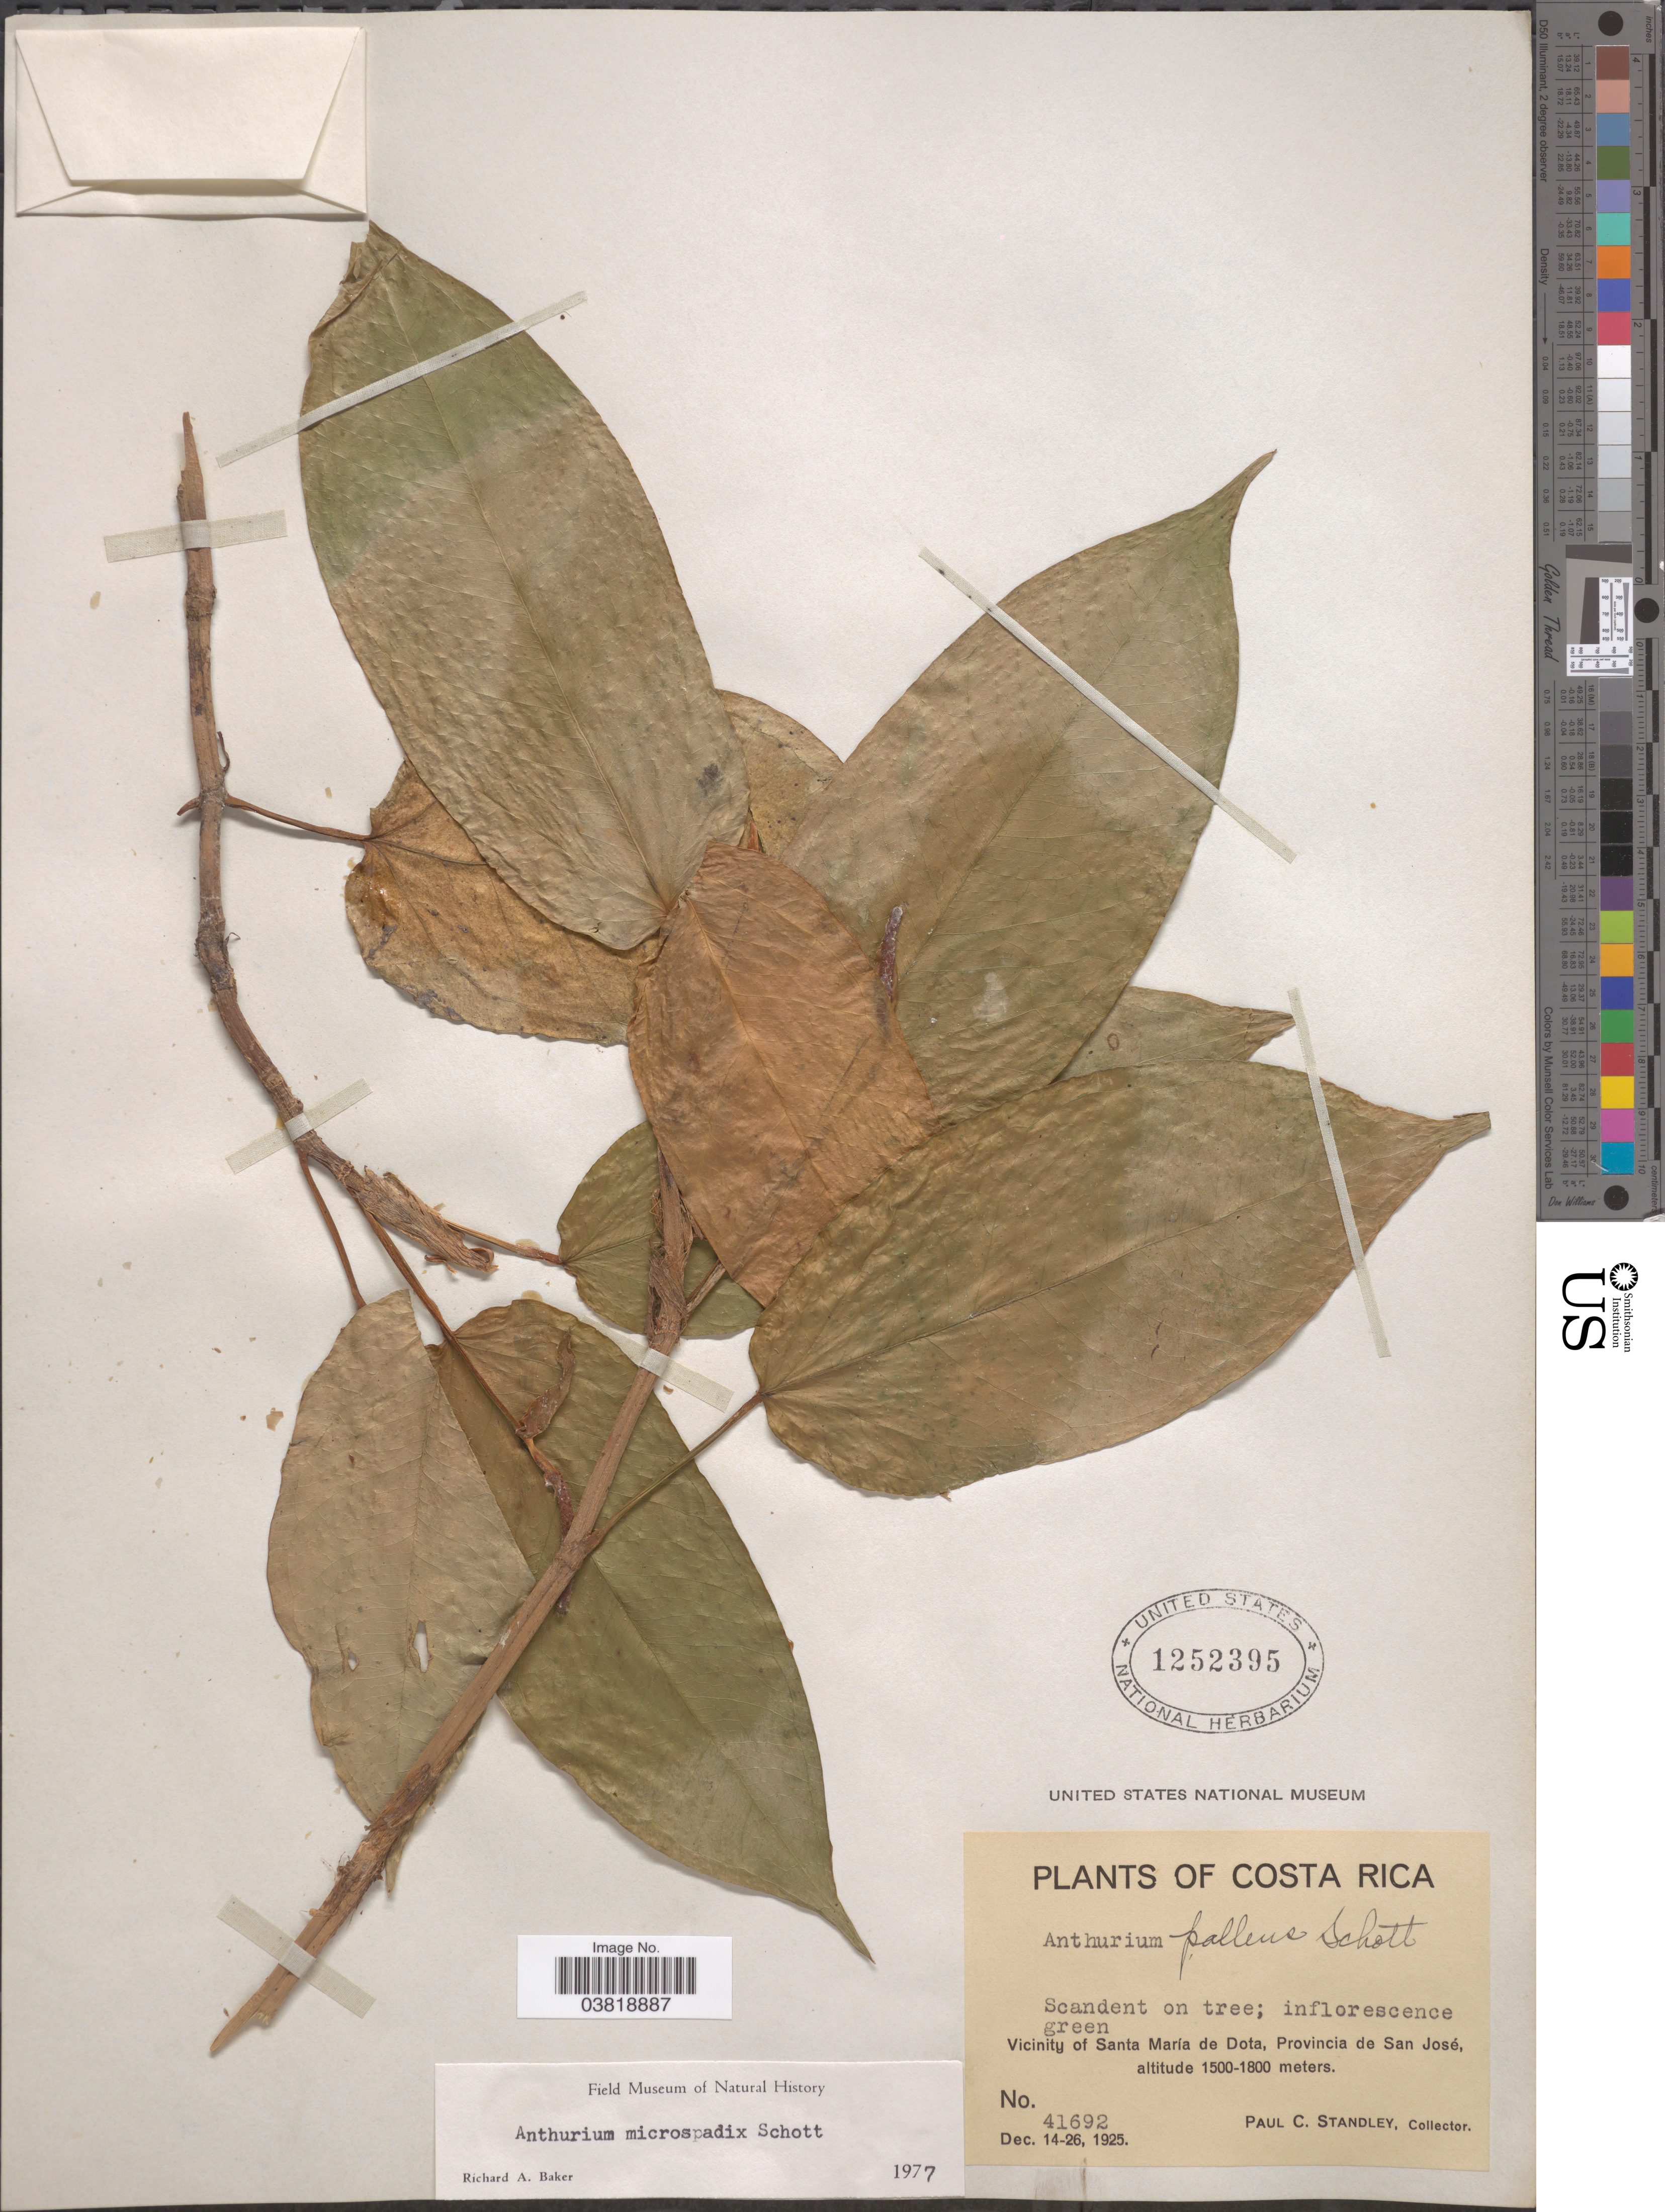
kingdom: Plantae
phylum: Tracheophyta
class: Liliopsida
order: Alismatales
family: Araceae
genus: Anthurium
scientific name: Anthurium microspadix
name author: Schott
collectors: P. C. Standley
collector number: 41692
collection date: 1925-12-14/1925-12-26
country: Costa Rica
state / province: San José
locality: Vicinity of Santa María de Dota.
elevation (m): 1500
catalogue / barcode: US 1252395